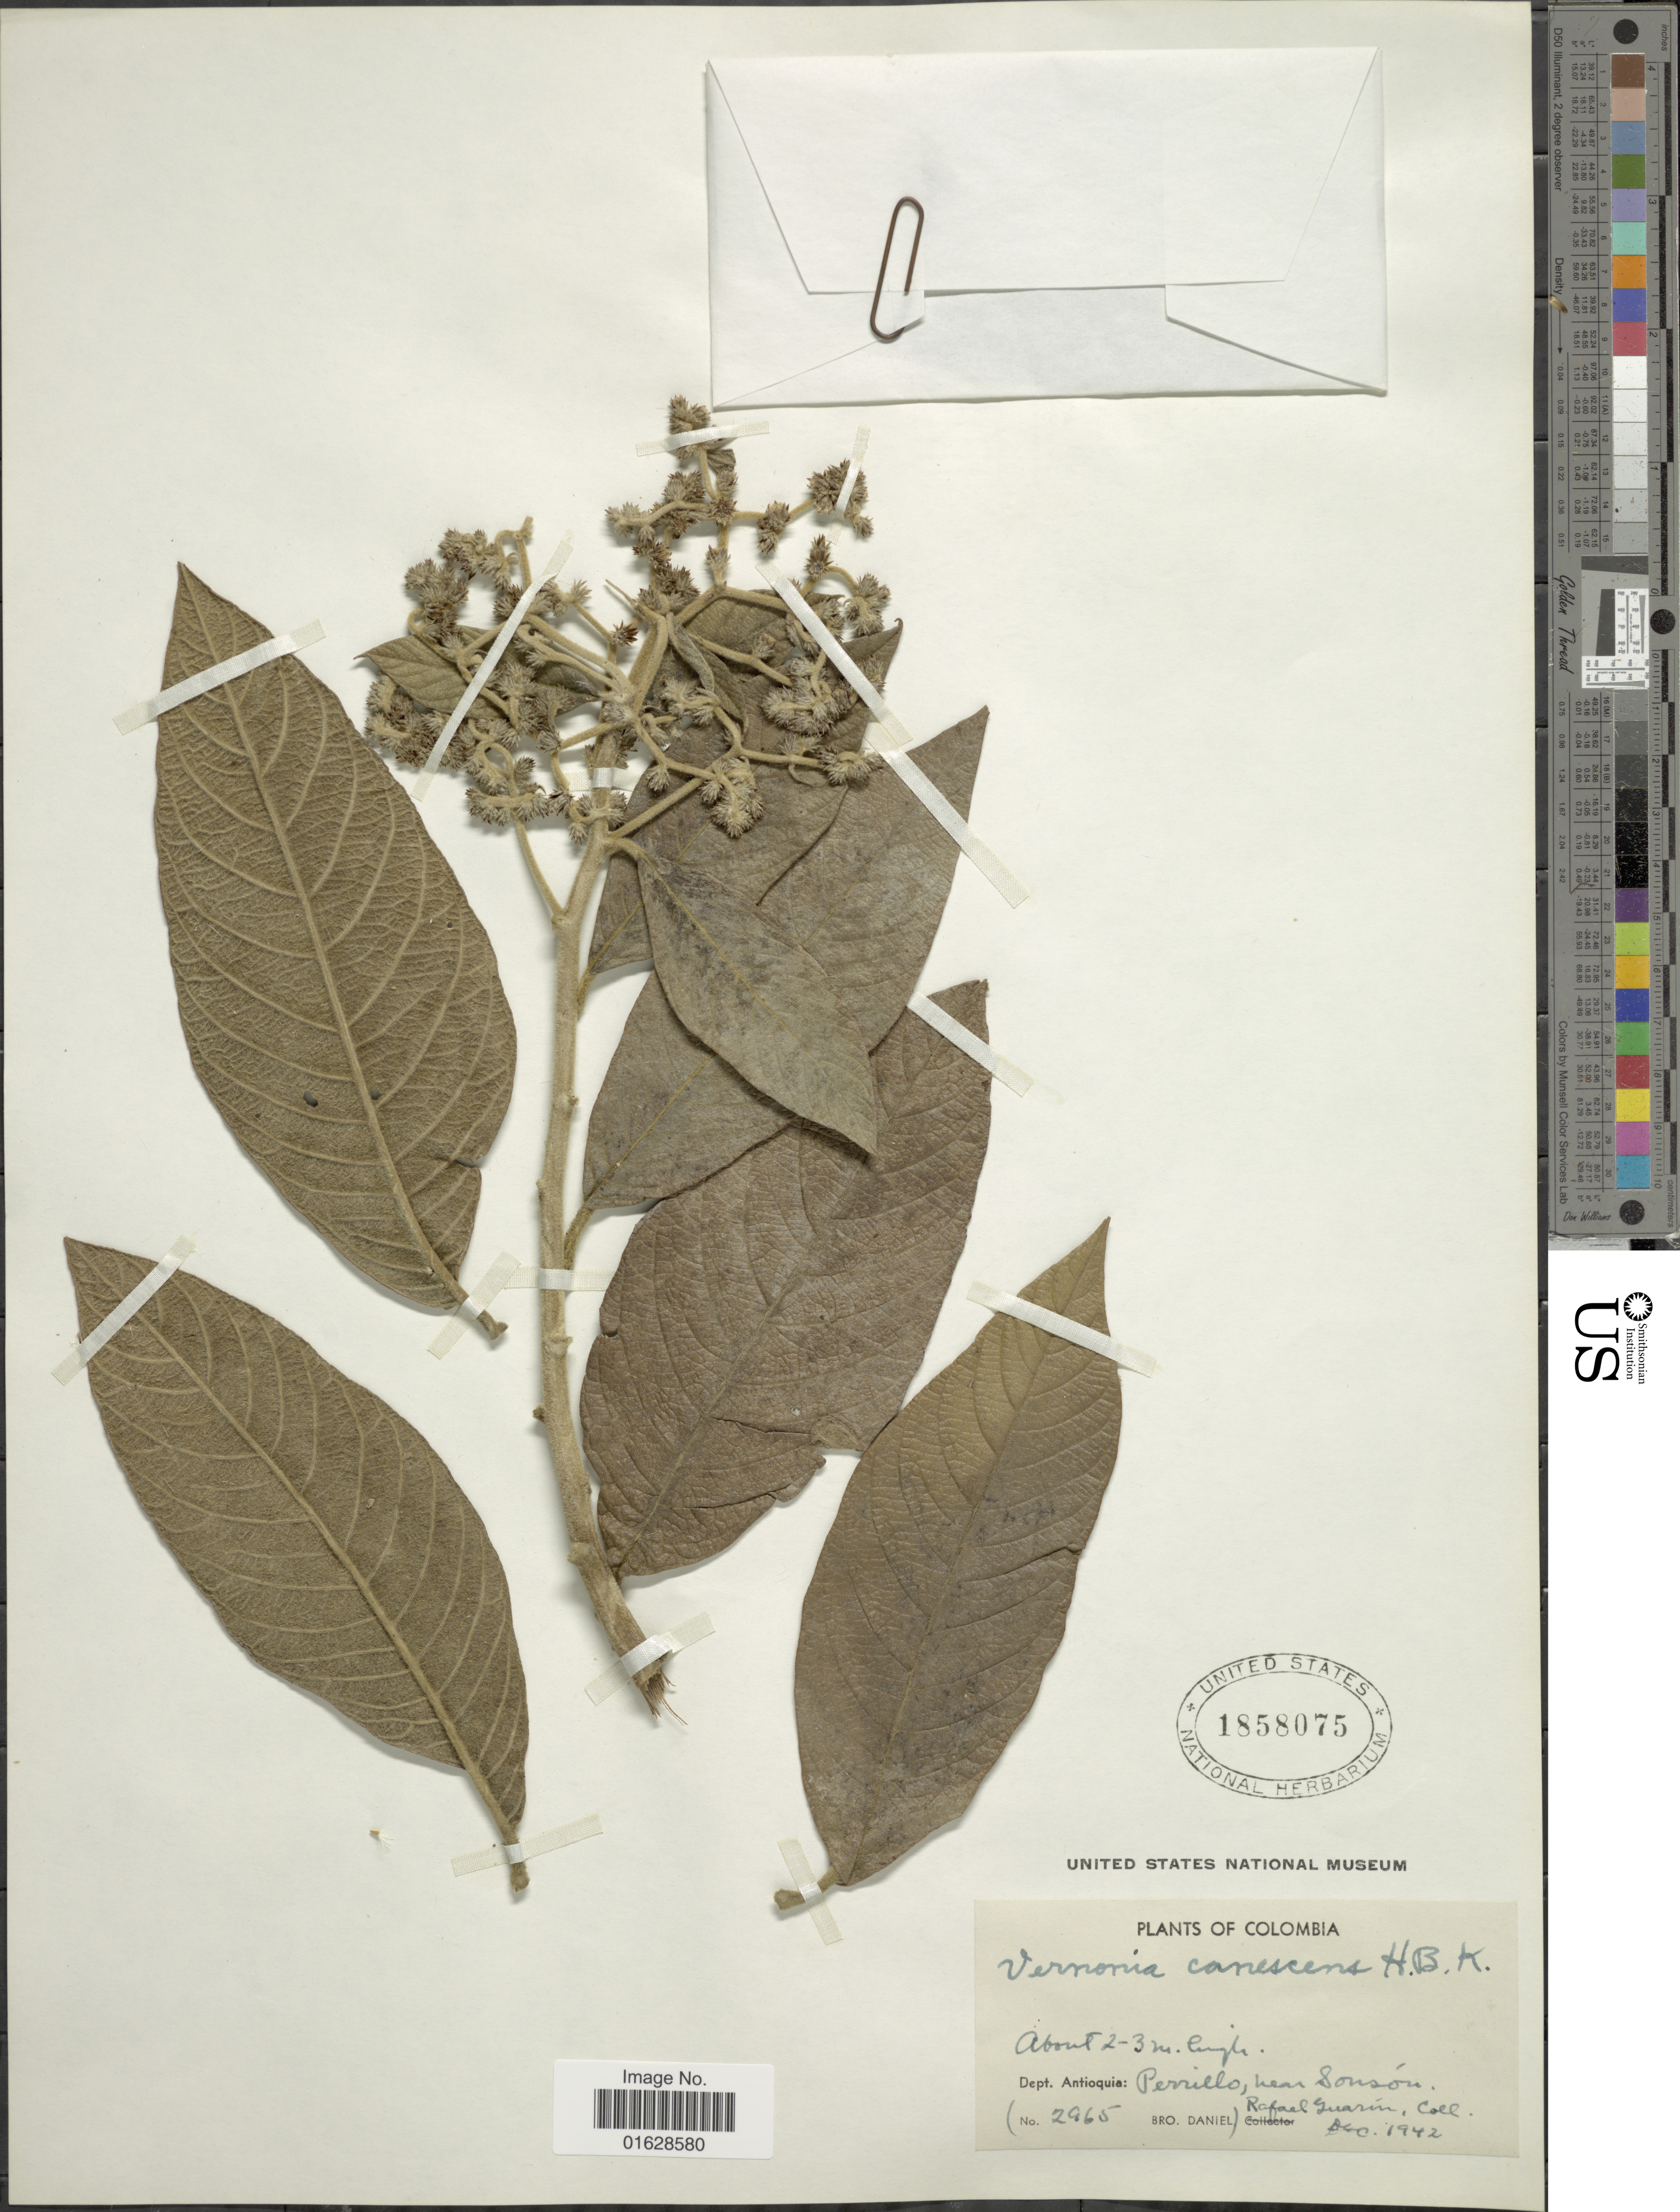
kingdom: Plantae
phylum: Tracheophyta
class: Magnoliopsida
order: Asterales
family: Asteraceae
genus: Lepidaploa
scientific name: Lepidaploa canescens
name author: (Kunth) H. Rob.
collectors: Bro. Daniel & R. Guarin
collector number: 2965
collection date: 1942-12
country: Colombia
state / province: Antioquia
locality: Colombia. Dept. Antioquia: Perrillo, near Sonson.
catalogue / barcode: US 1858075